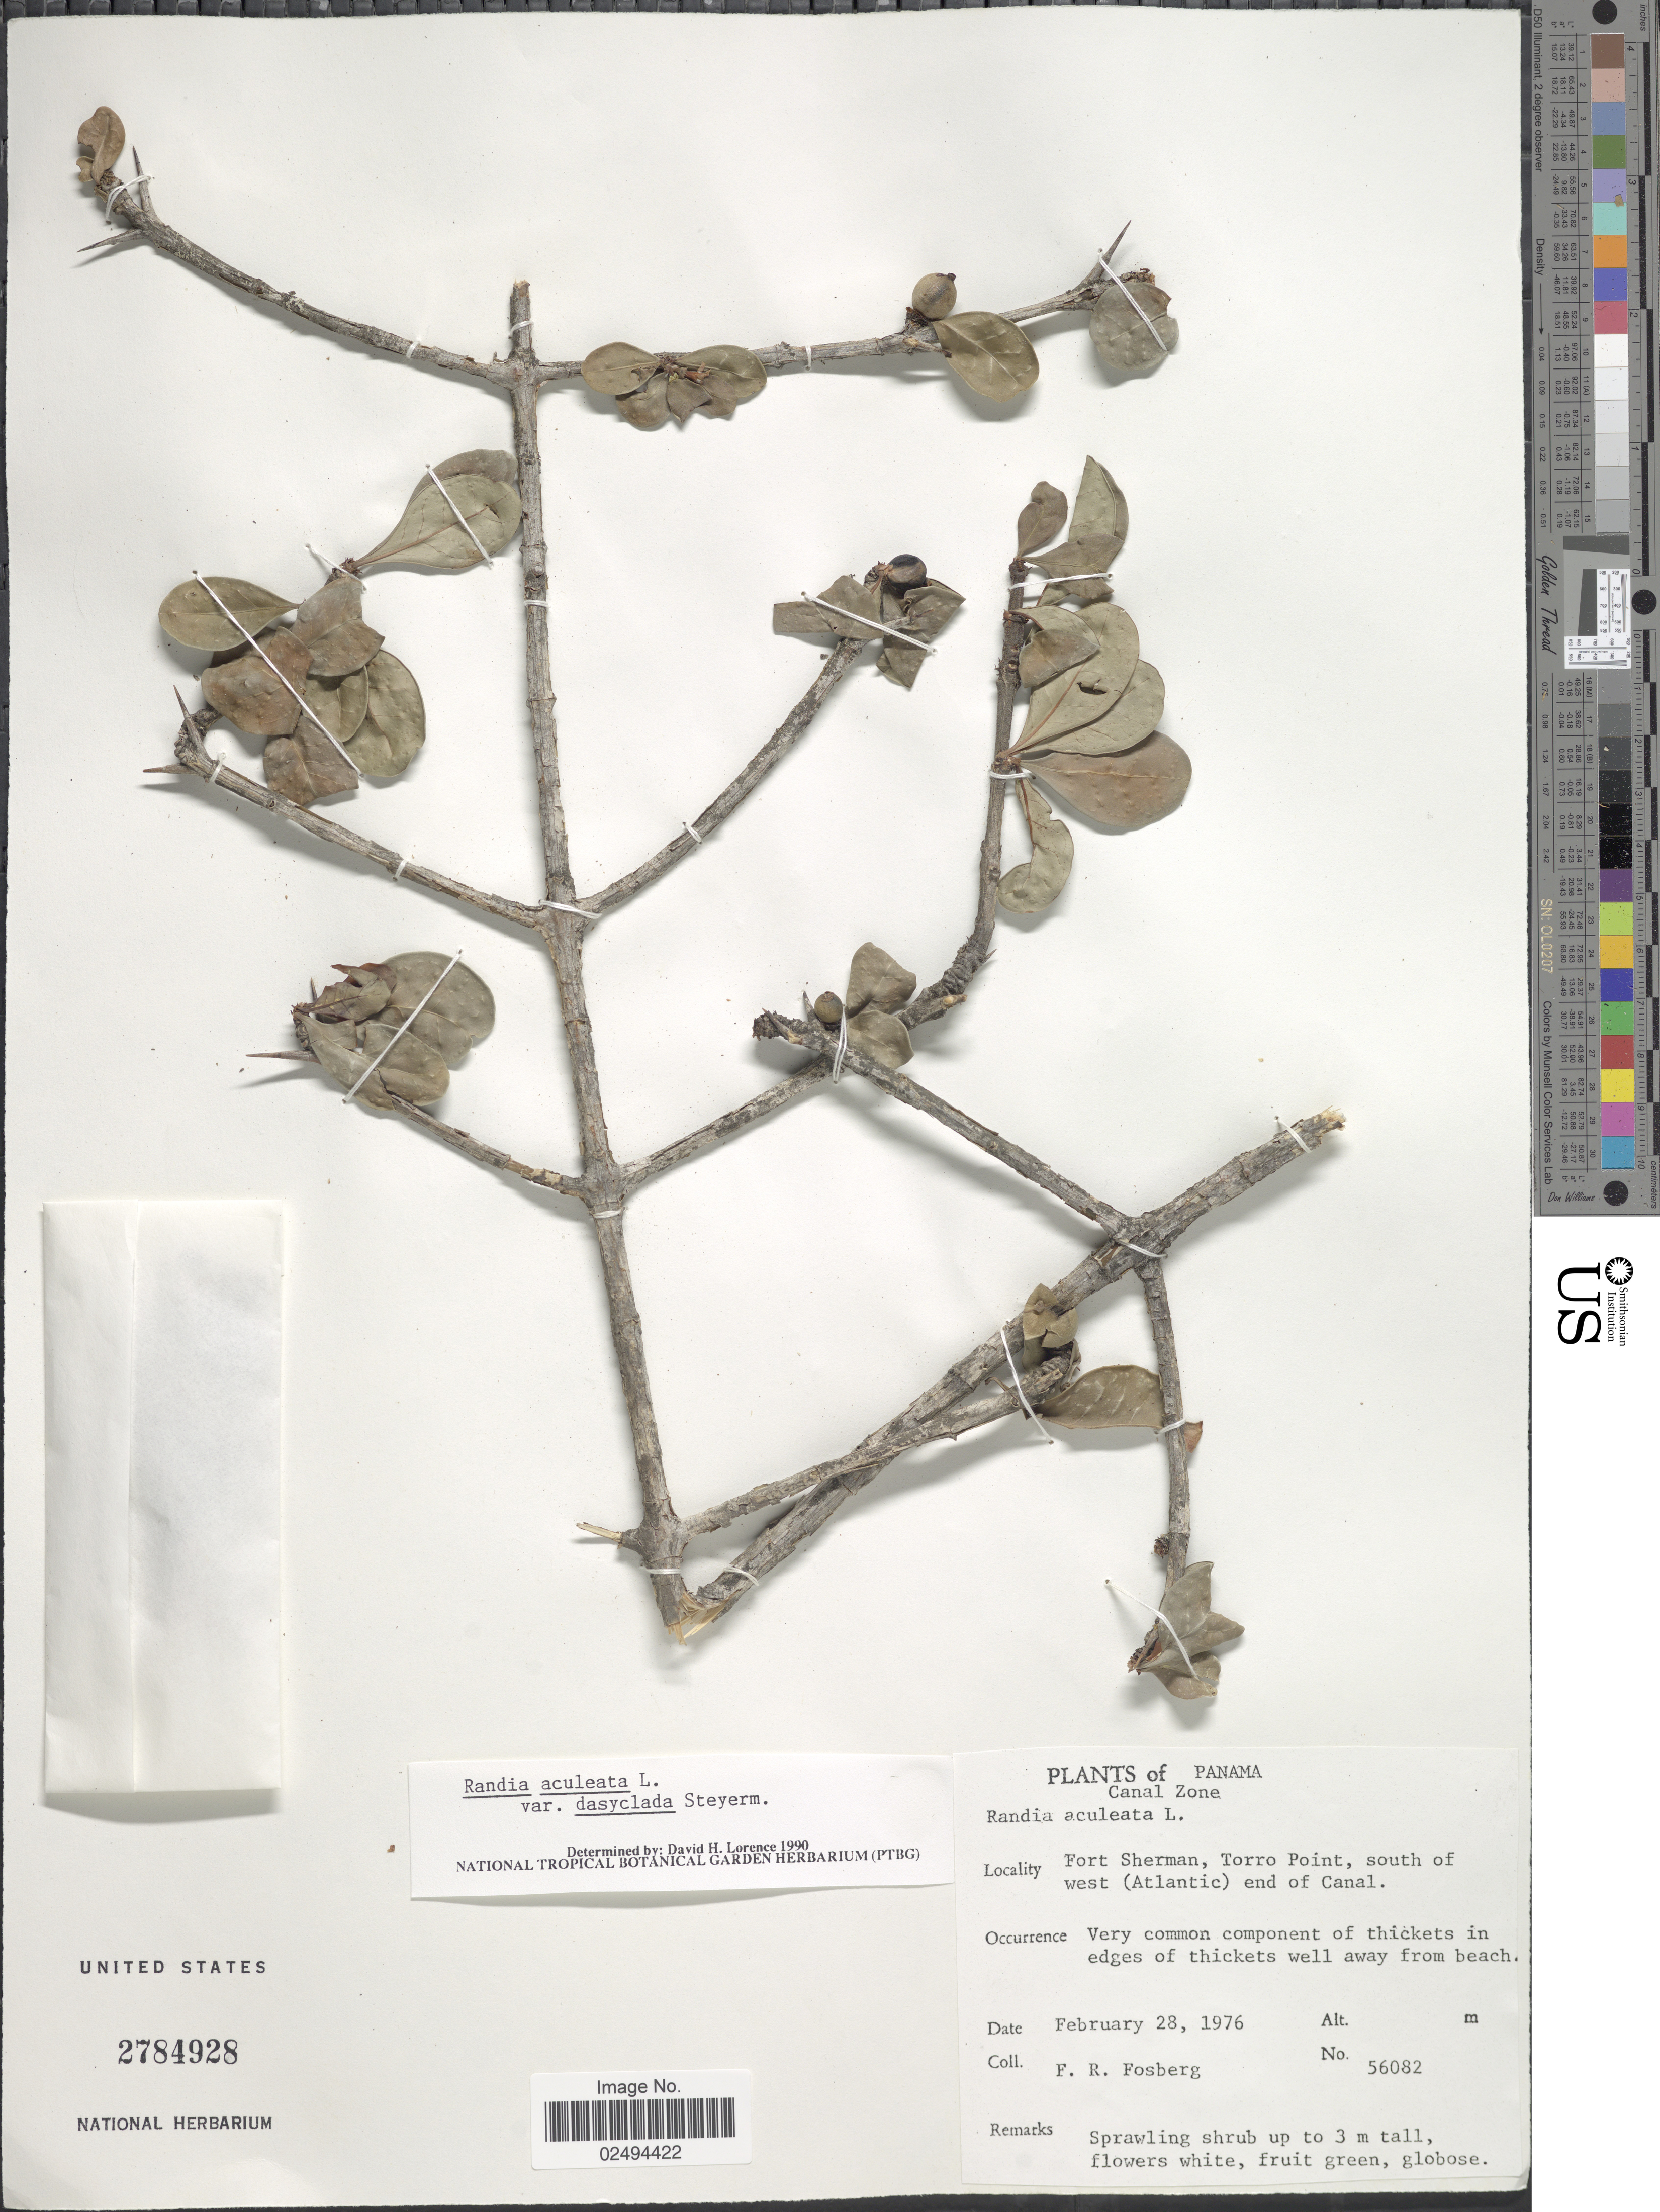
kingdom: Plantae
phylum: Tracheophyta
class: Magnoliopsida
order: Gentianales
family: Rubiaceae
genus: Randia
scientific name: Randia aculeata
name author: L.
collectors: F. R. Fosberg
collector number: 56082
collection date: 1976-02-28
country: Panama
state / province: Colón / Panamá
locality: Canal Zone. Fort Sherman, Torro Point, south of west (Atlantic) end of Canal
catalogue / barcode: US 2784928